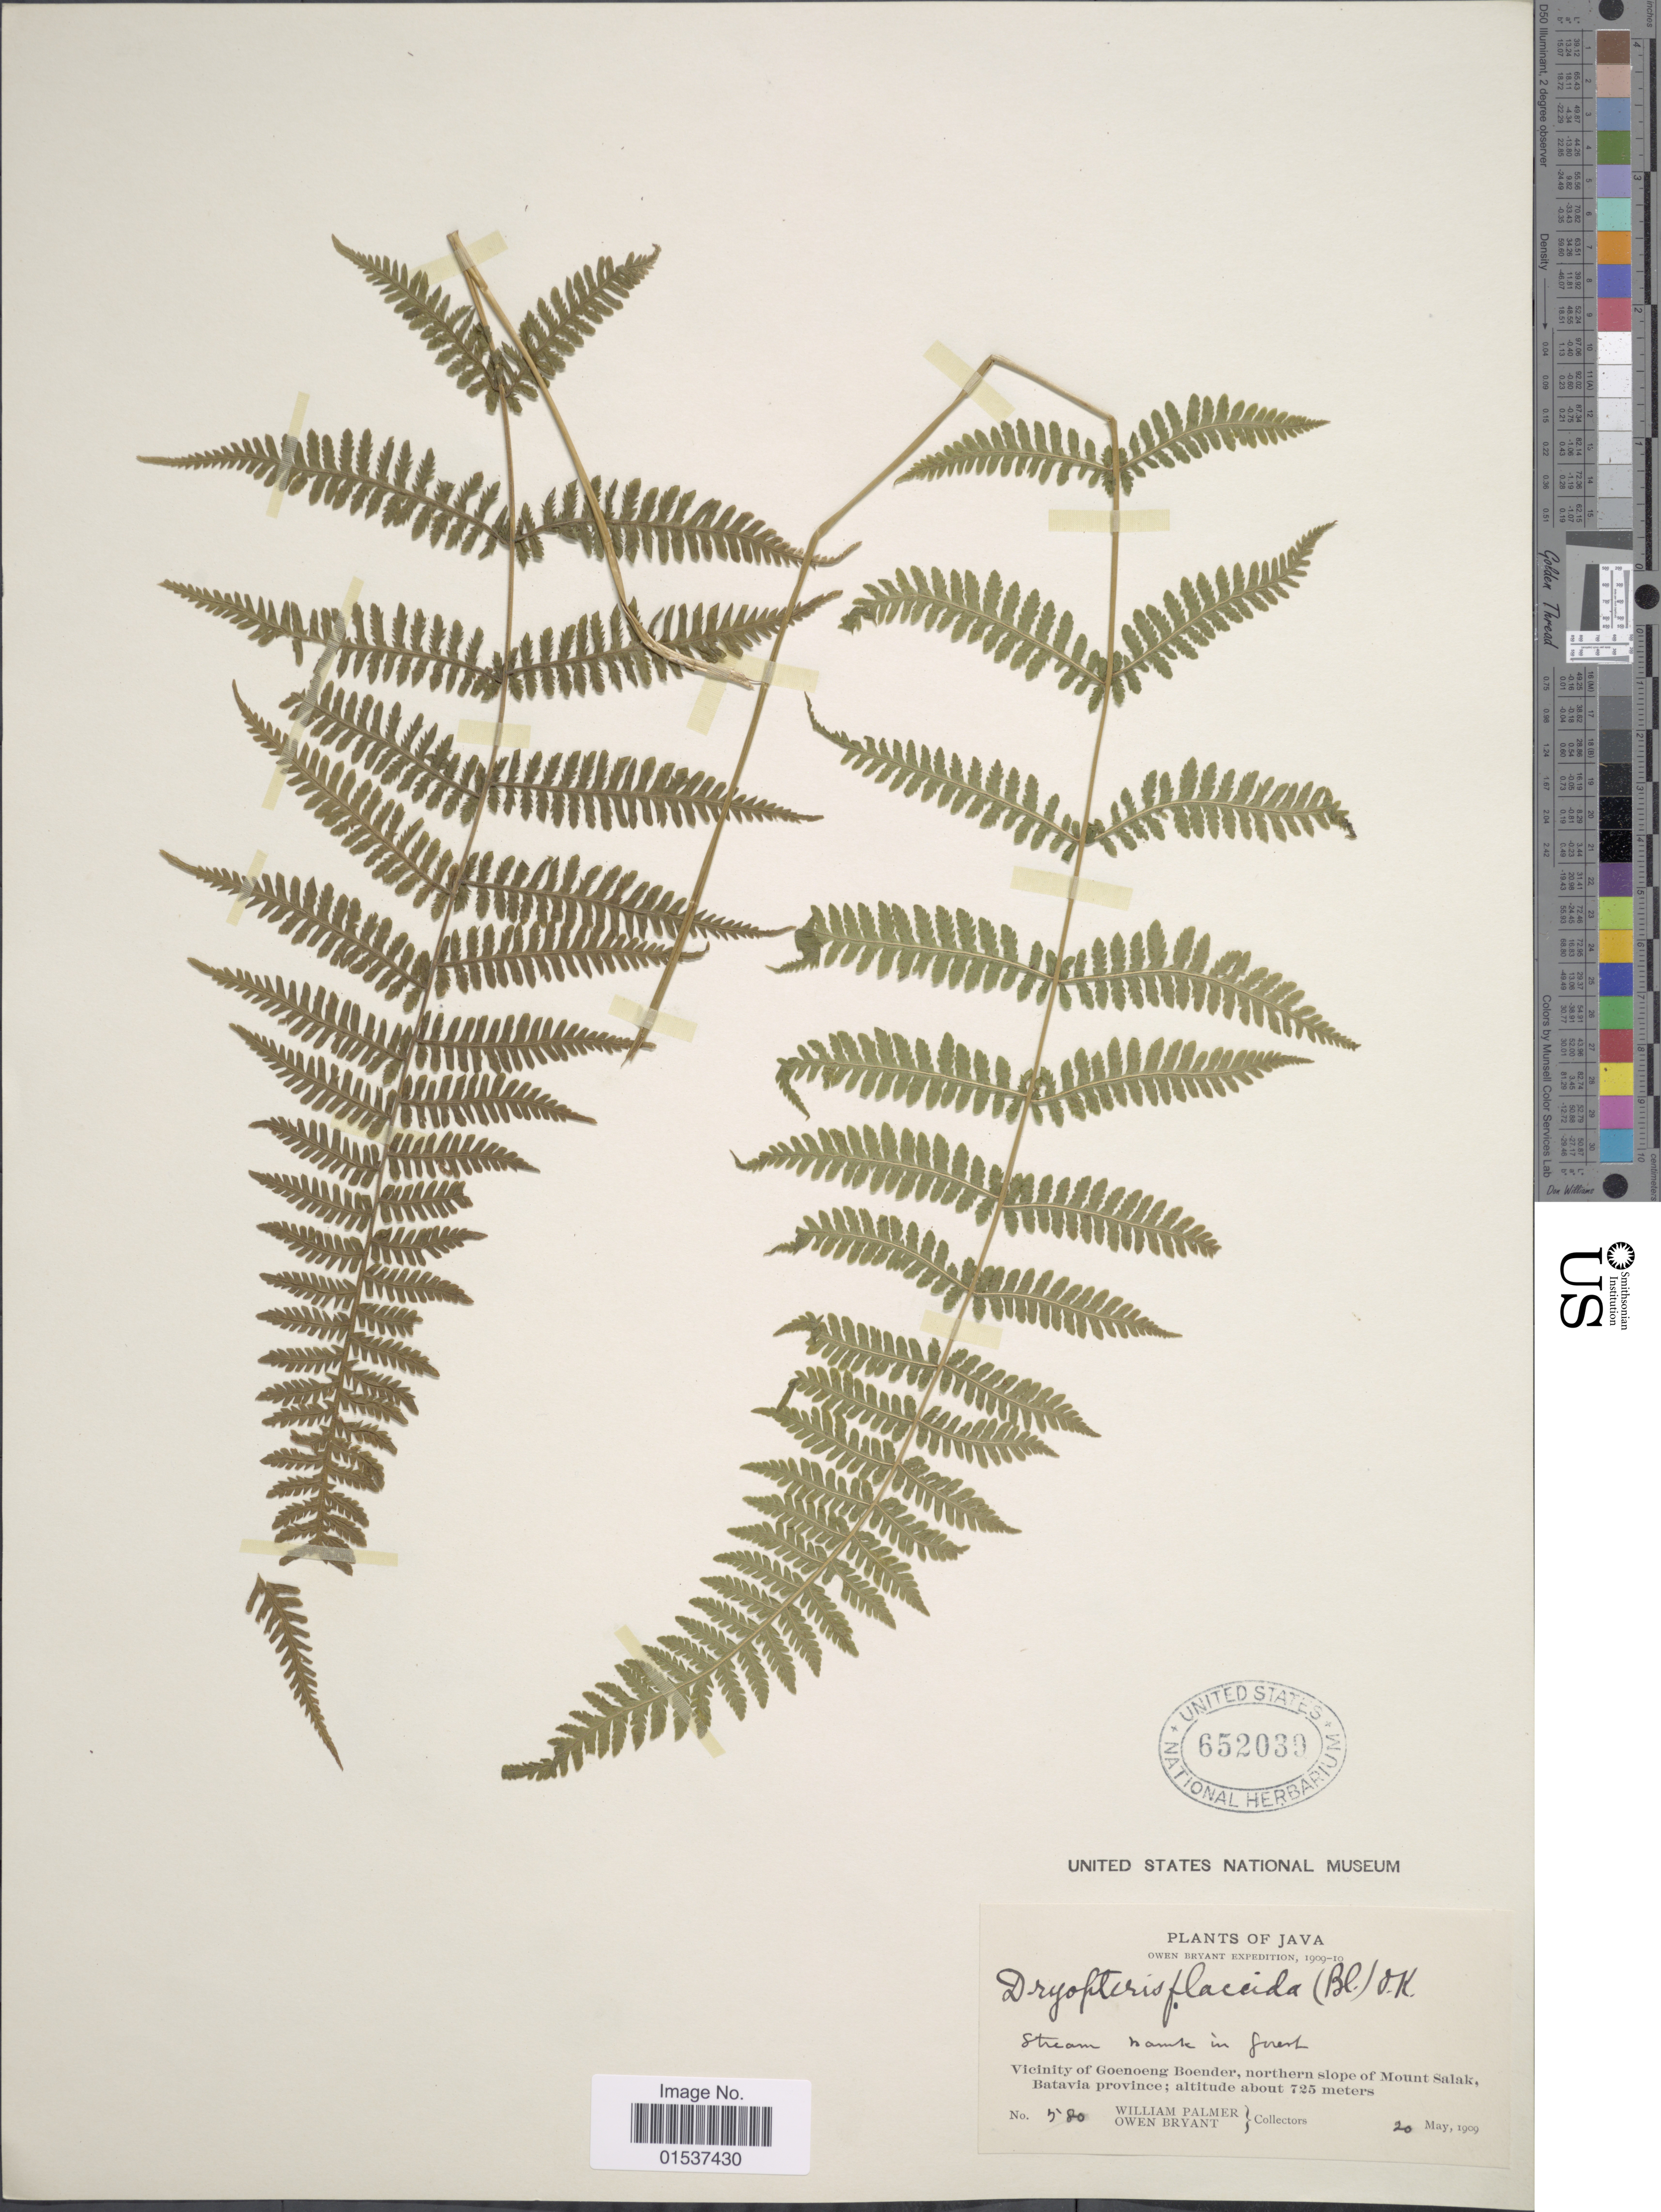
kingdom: Plantae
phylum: Tracheophyta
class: Polypodiopsida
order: Polypodiales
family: Thelypteridaceae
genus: Metathelypteris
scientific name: Metathelypteris flaccida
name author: (Blume) Ching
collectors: W. Palmer & O. Bryant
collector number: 580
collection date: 1909-05-20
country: Indonesia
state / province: Java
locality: Java, Vicinity of Goenoeng Boender, northern slope of Mount Salak, Batavia province.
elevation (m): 725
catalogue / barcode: US 652039